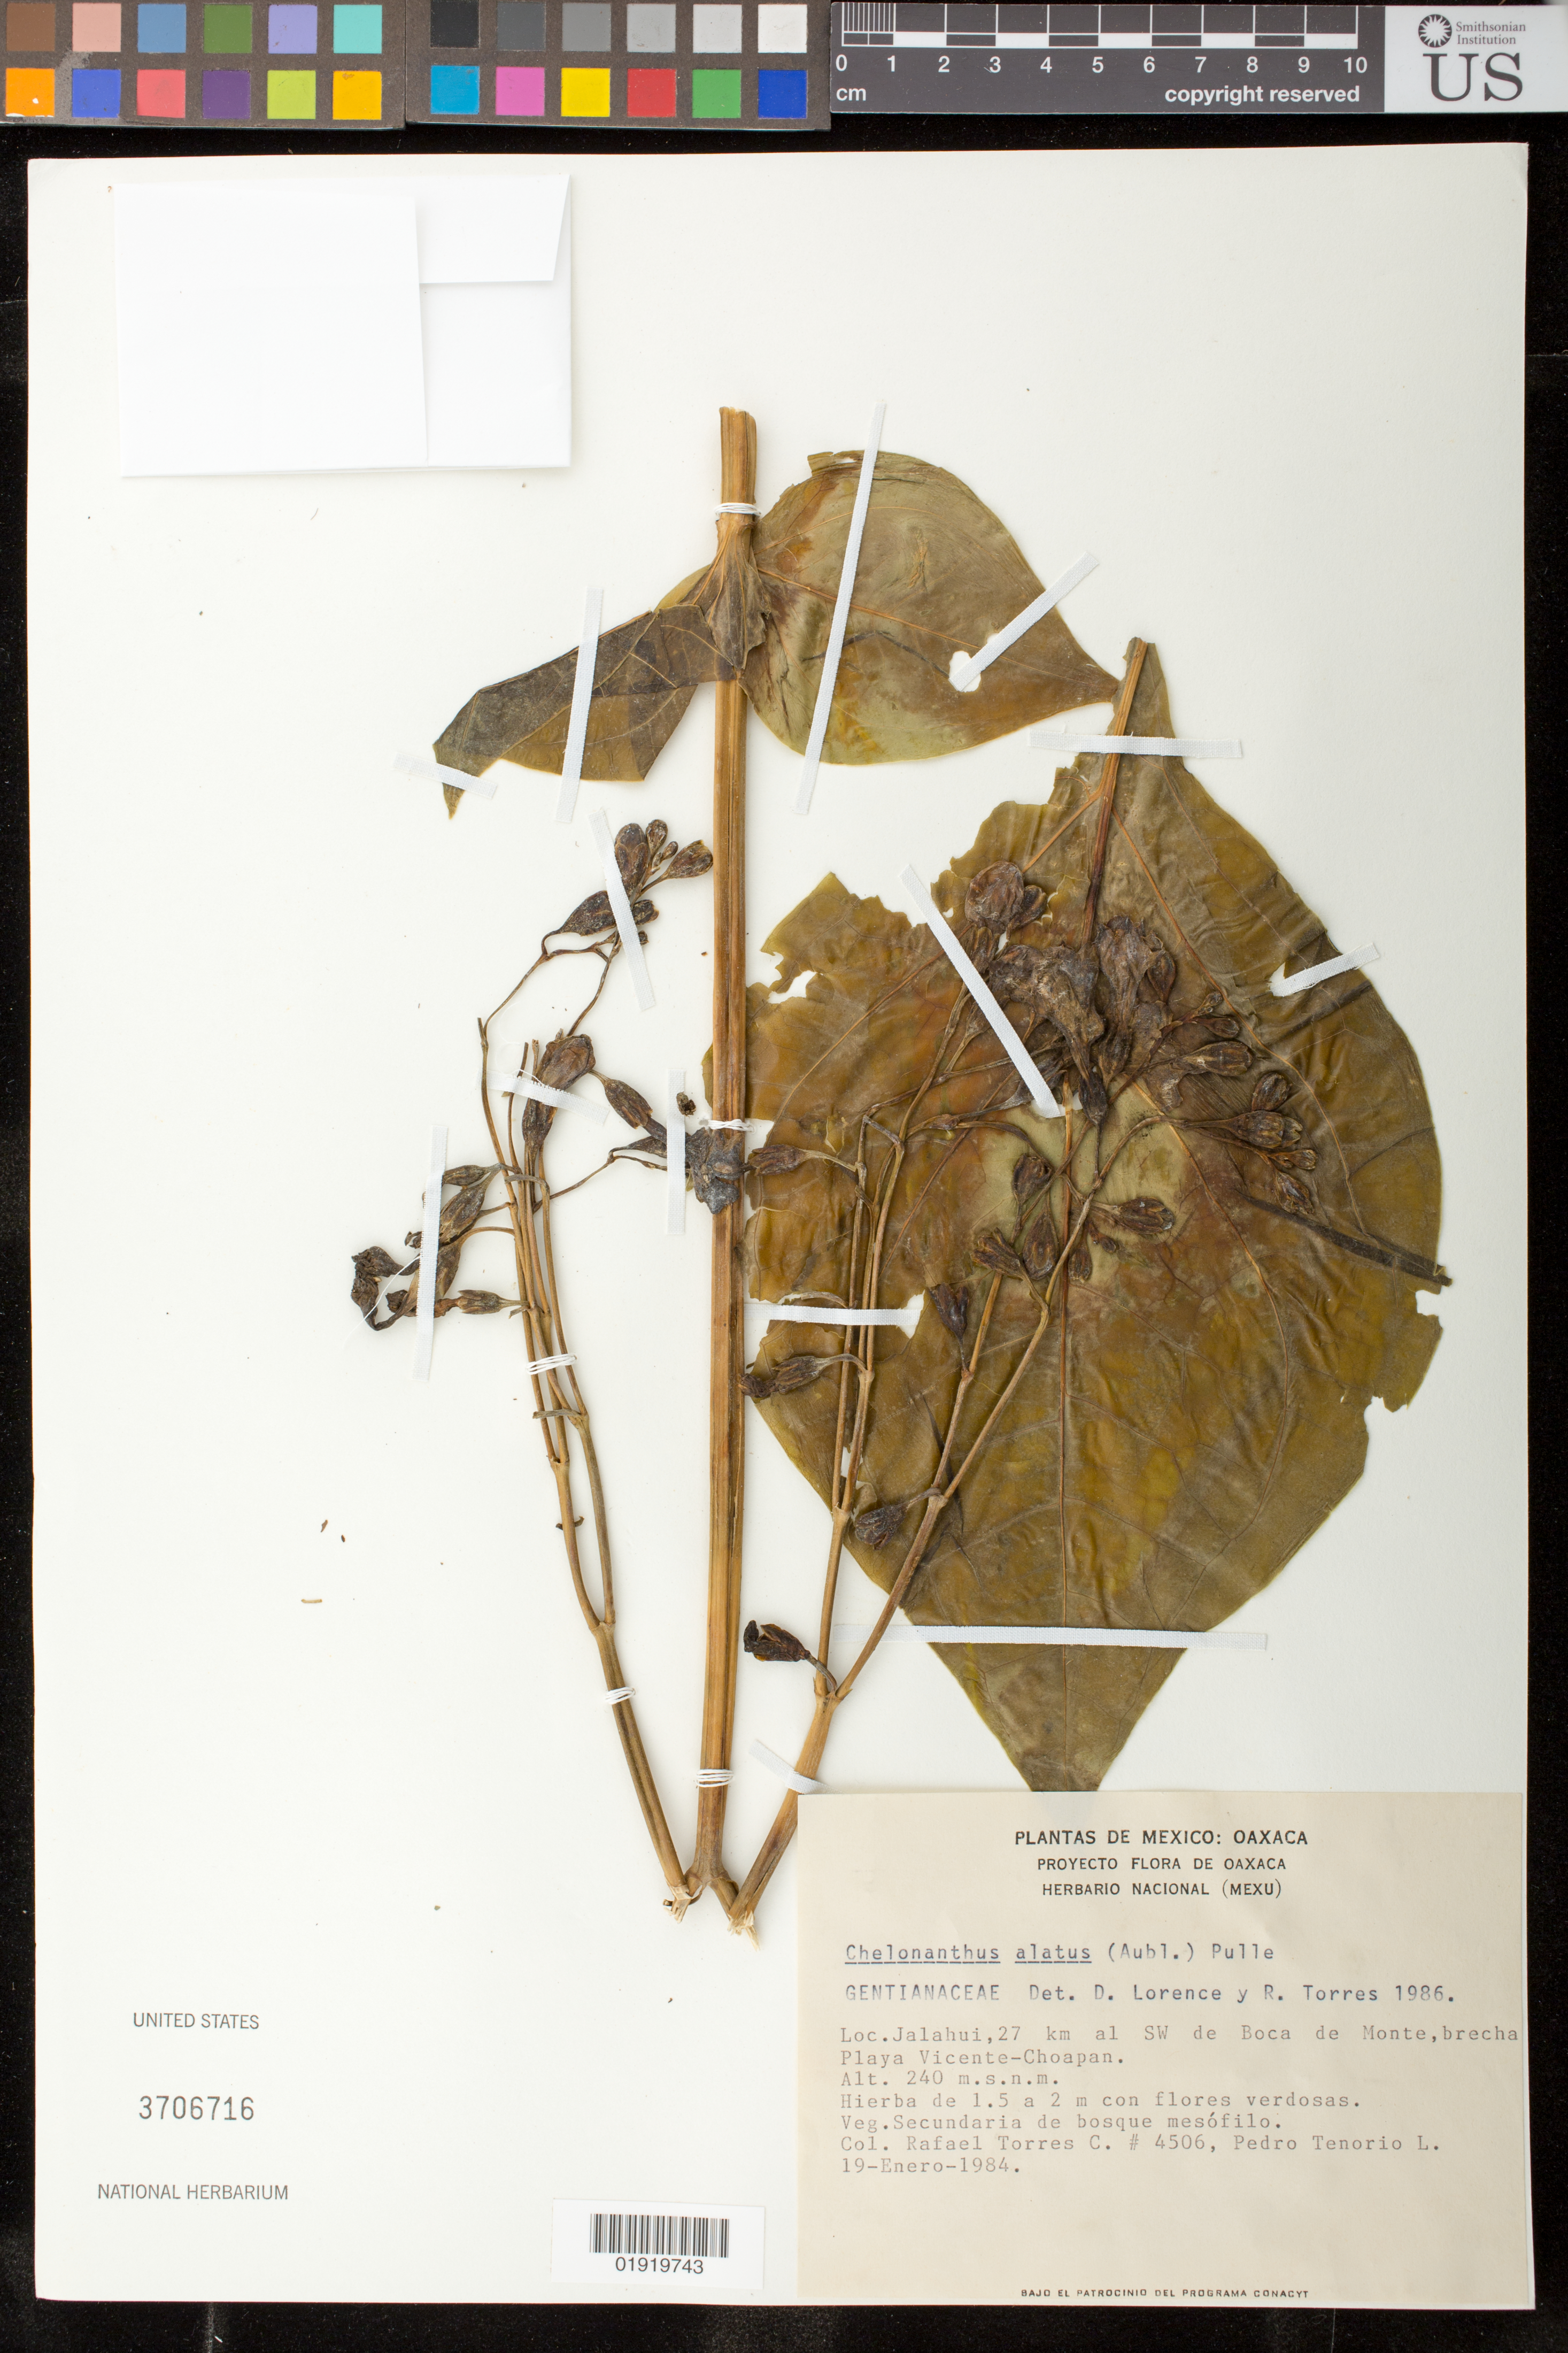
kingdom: Plantae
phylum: Tracheophyta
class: Magnoliopsida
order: Gentianales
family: Gentianaceae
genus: Chelonanthus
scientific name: Chelonanthus alatus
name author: (Aubl.) Pulle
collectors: R. Torres C. & P. Tenorio L.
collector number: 4506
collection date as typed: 19-Enero-1984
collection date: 1984-01-19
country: Mexico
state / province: Oaxaca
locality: Jalahui, 27 km al SW de Boca de Monte, brecha Playa Vicente-Choapan.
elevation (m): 240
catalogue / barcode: US 3706716